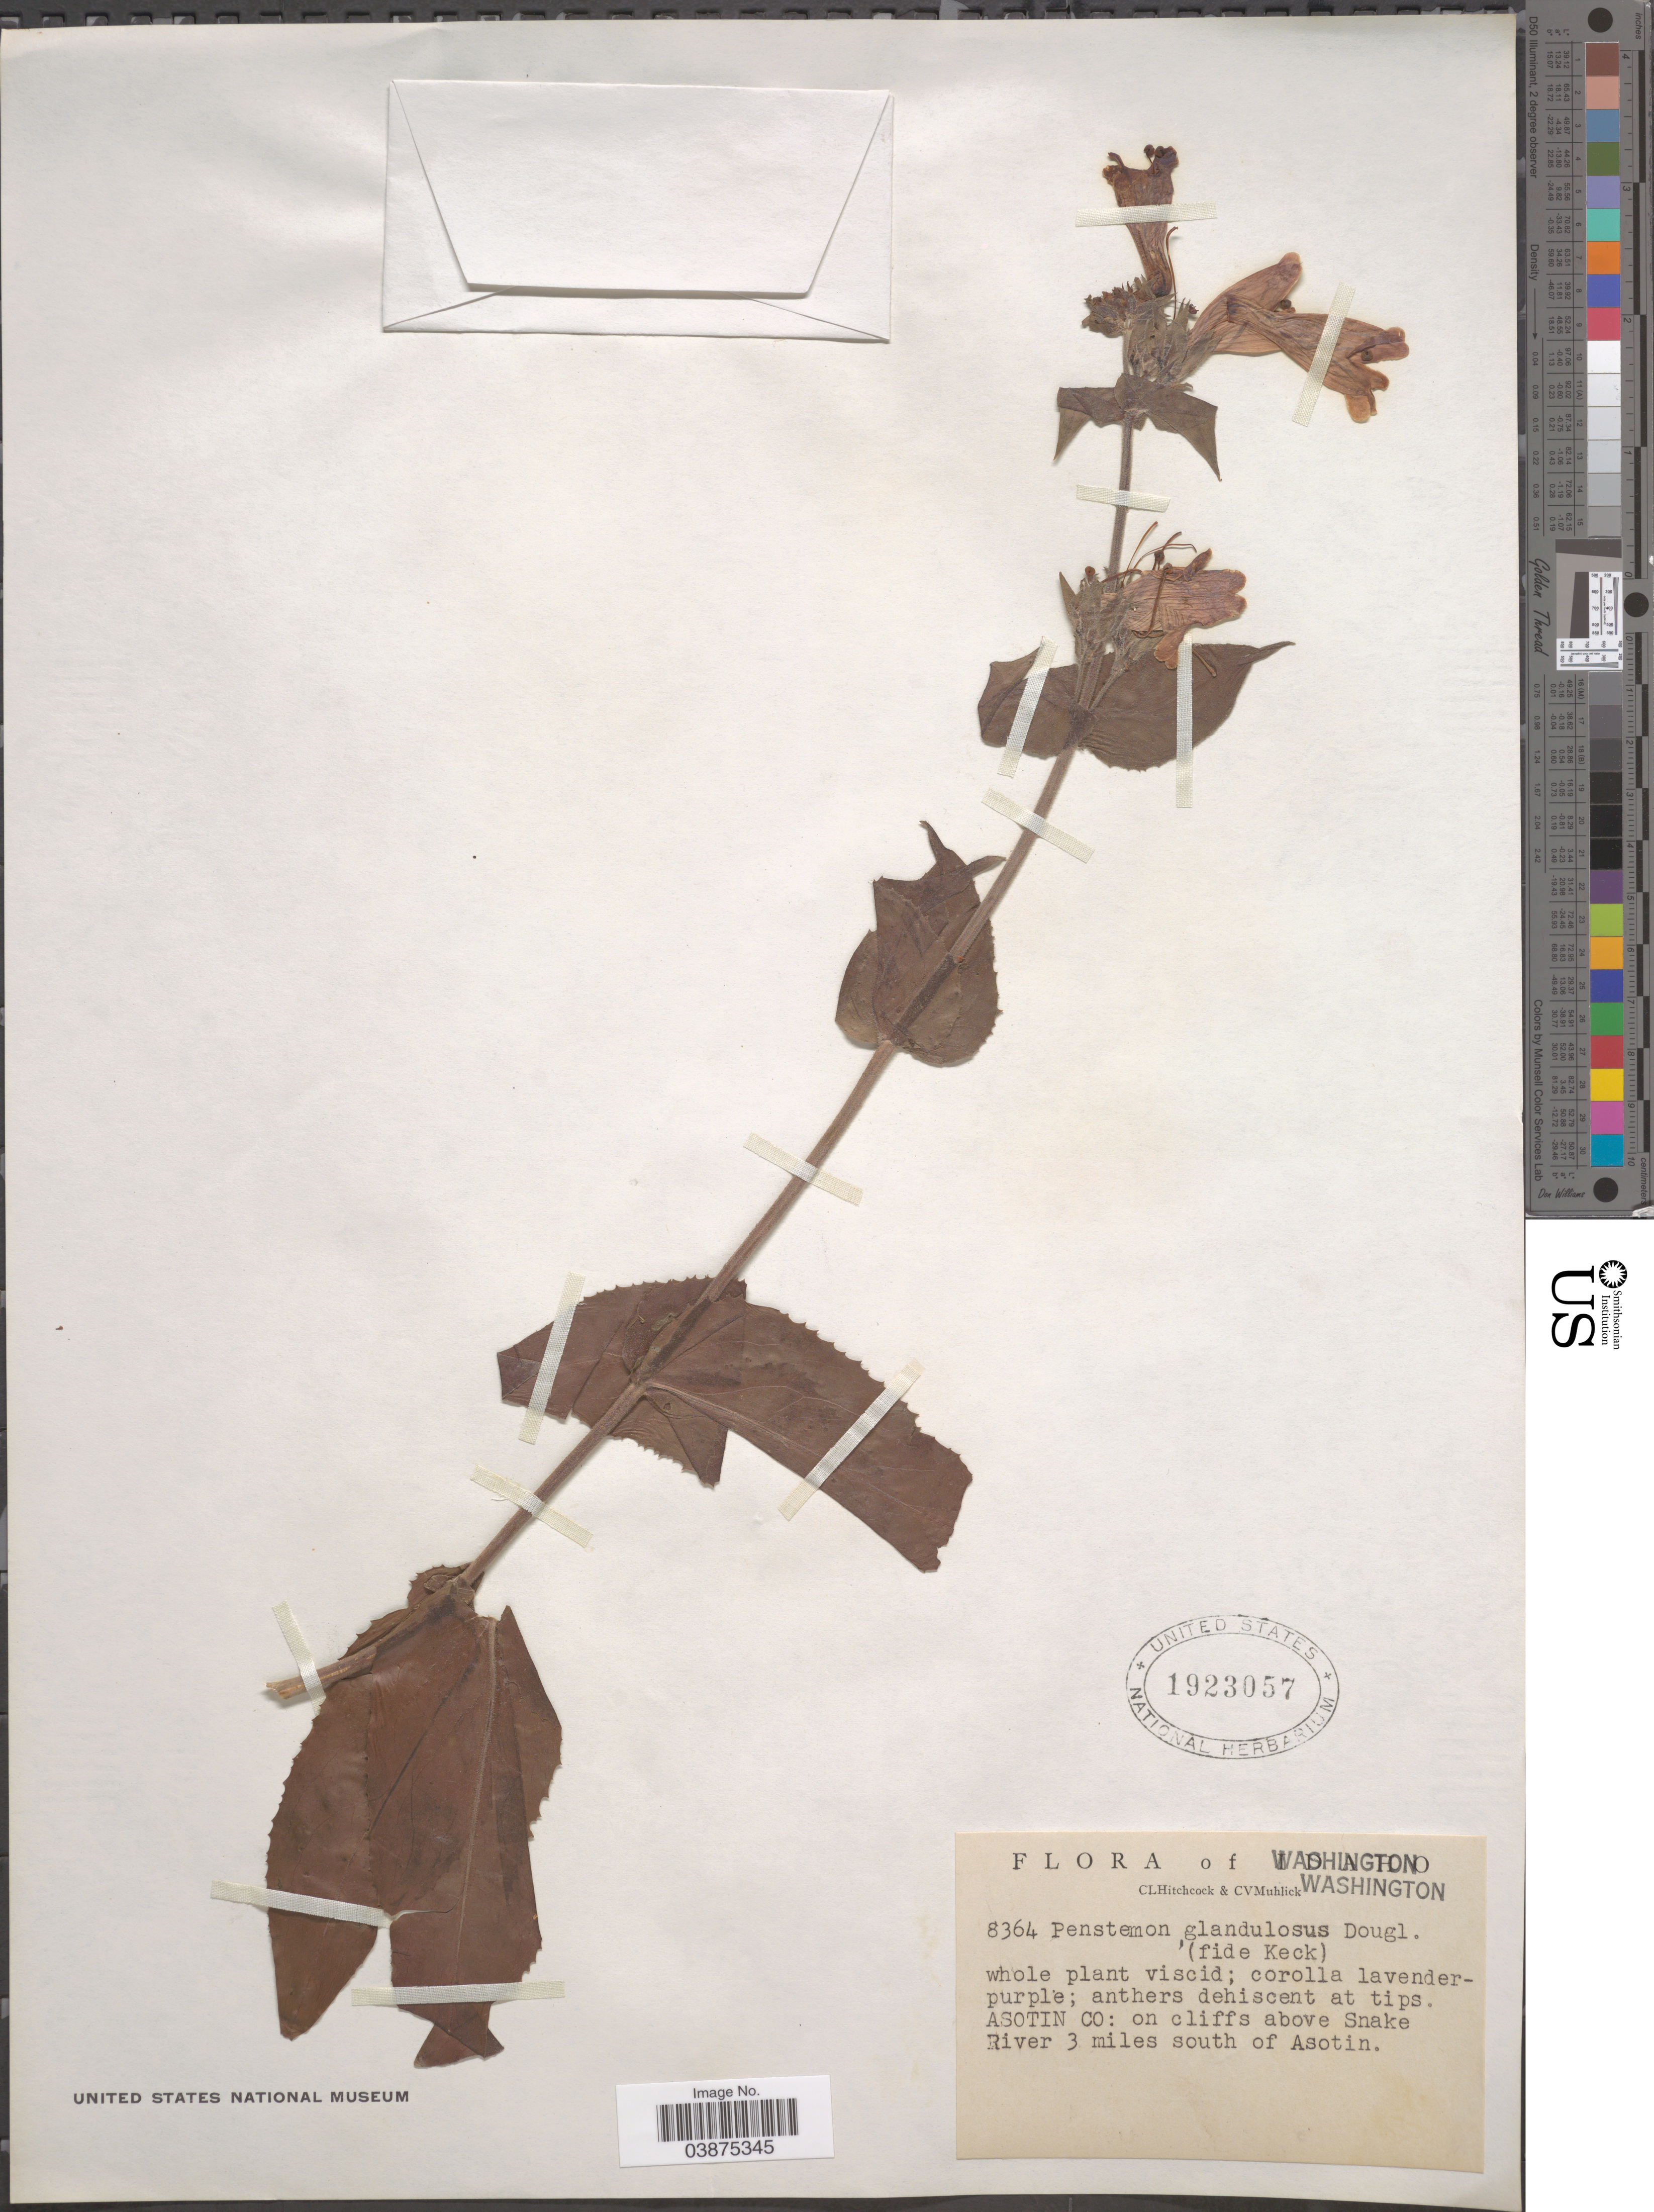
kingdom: Plantae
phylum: Tracheophyta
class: Magnoliopsida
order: Lamiales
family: Plantaginaceae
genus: Penstemon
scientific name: Penstemon glandulosus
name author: Douglas ex Lindl.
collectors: C. L. Hitchcock & C. V. Muhlick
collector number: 8364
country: United States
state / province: Washington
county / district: Asotin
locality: Asotin Co: on cliffs above Snake River 3 miles south of Asotin.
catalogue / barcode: US 1923057